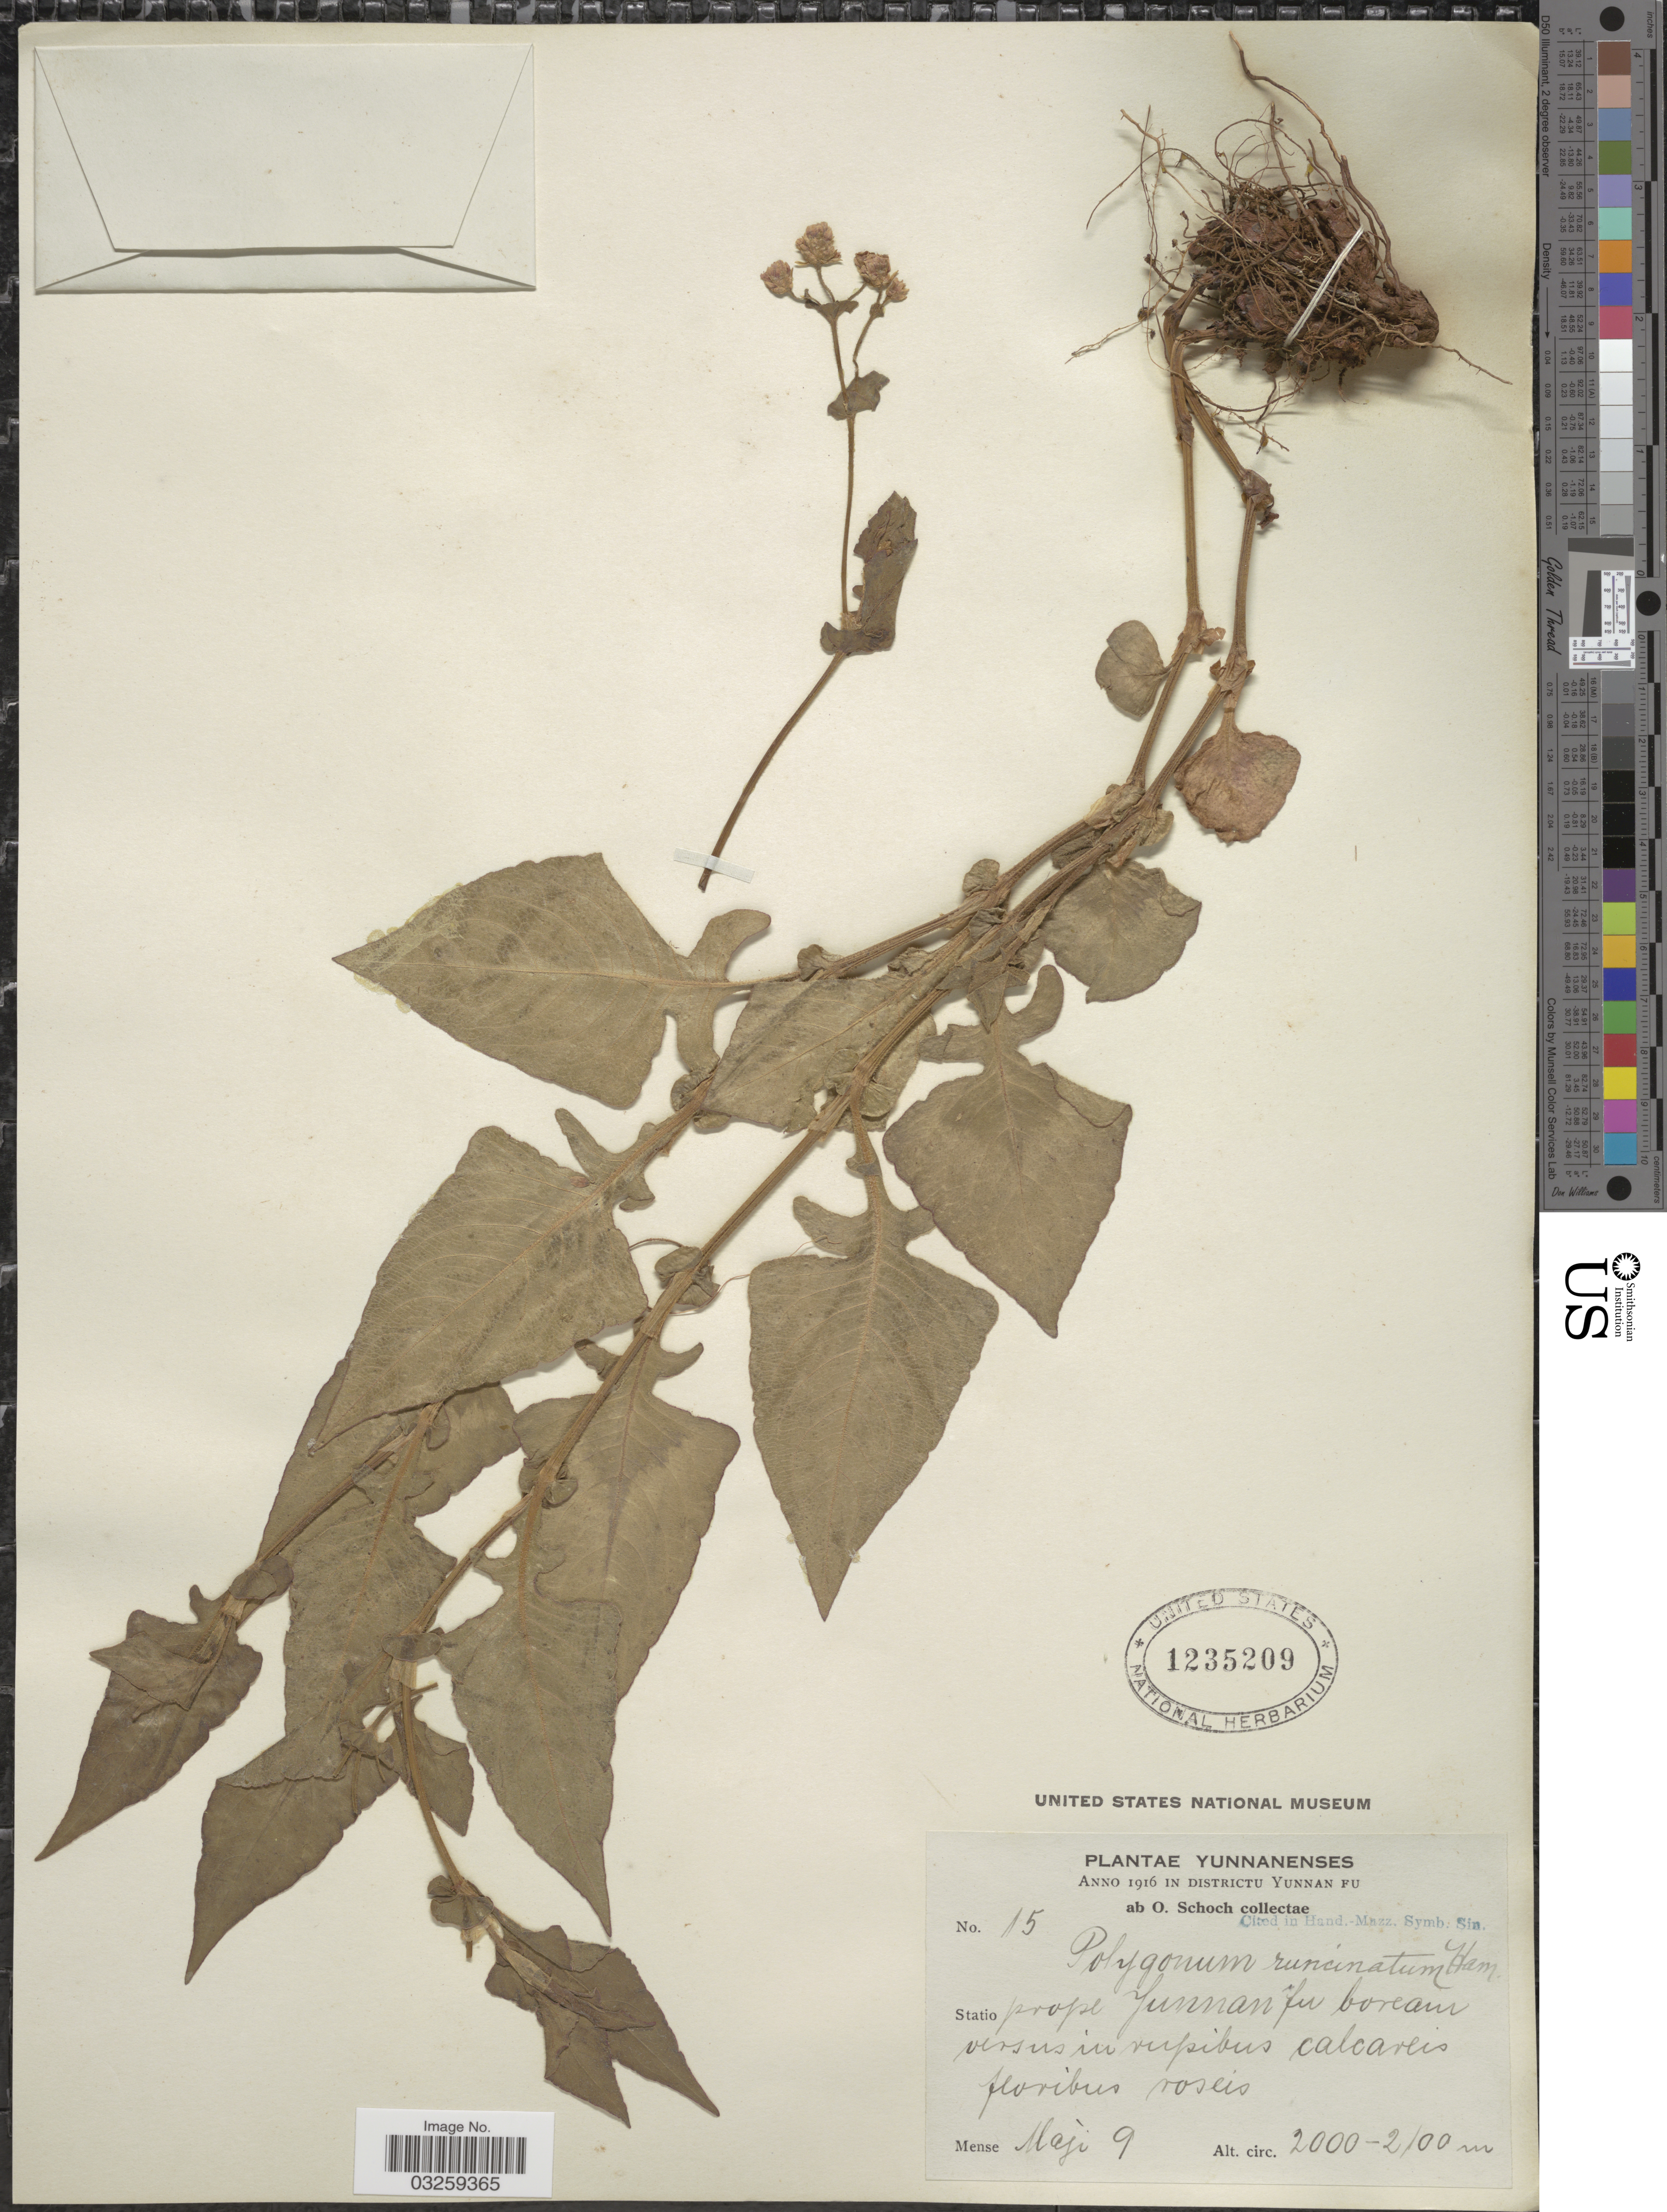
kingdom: Plantae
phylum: Tracheophyta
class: Magnoliopsida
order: Caryophyllales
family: Polygonaceae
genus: Polygonum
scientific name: Polygonum runcinatum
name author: Buch.-Ham. ex D. Don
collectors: O. Schoch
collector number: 15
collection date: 1916-05-09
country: China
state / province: Yunnan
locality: Districtu Yunnan Fu. Statio prope Yunnan Fu.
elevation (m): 2000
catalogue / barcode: US 1235209